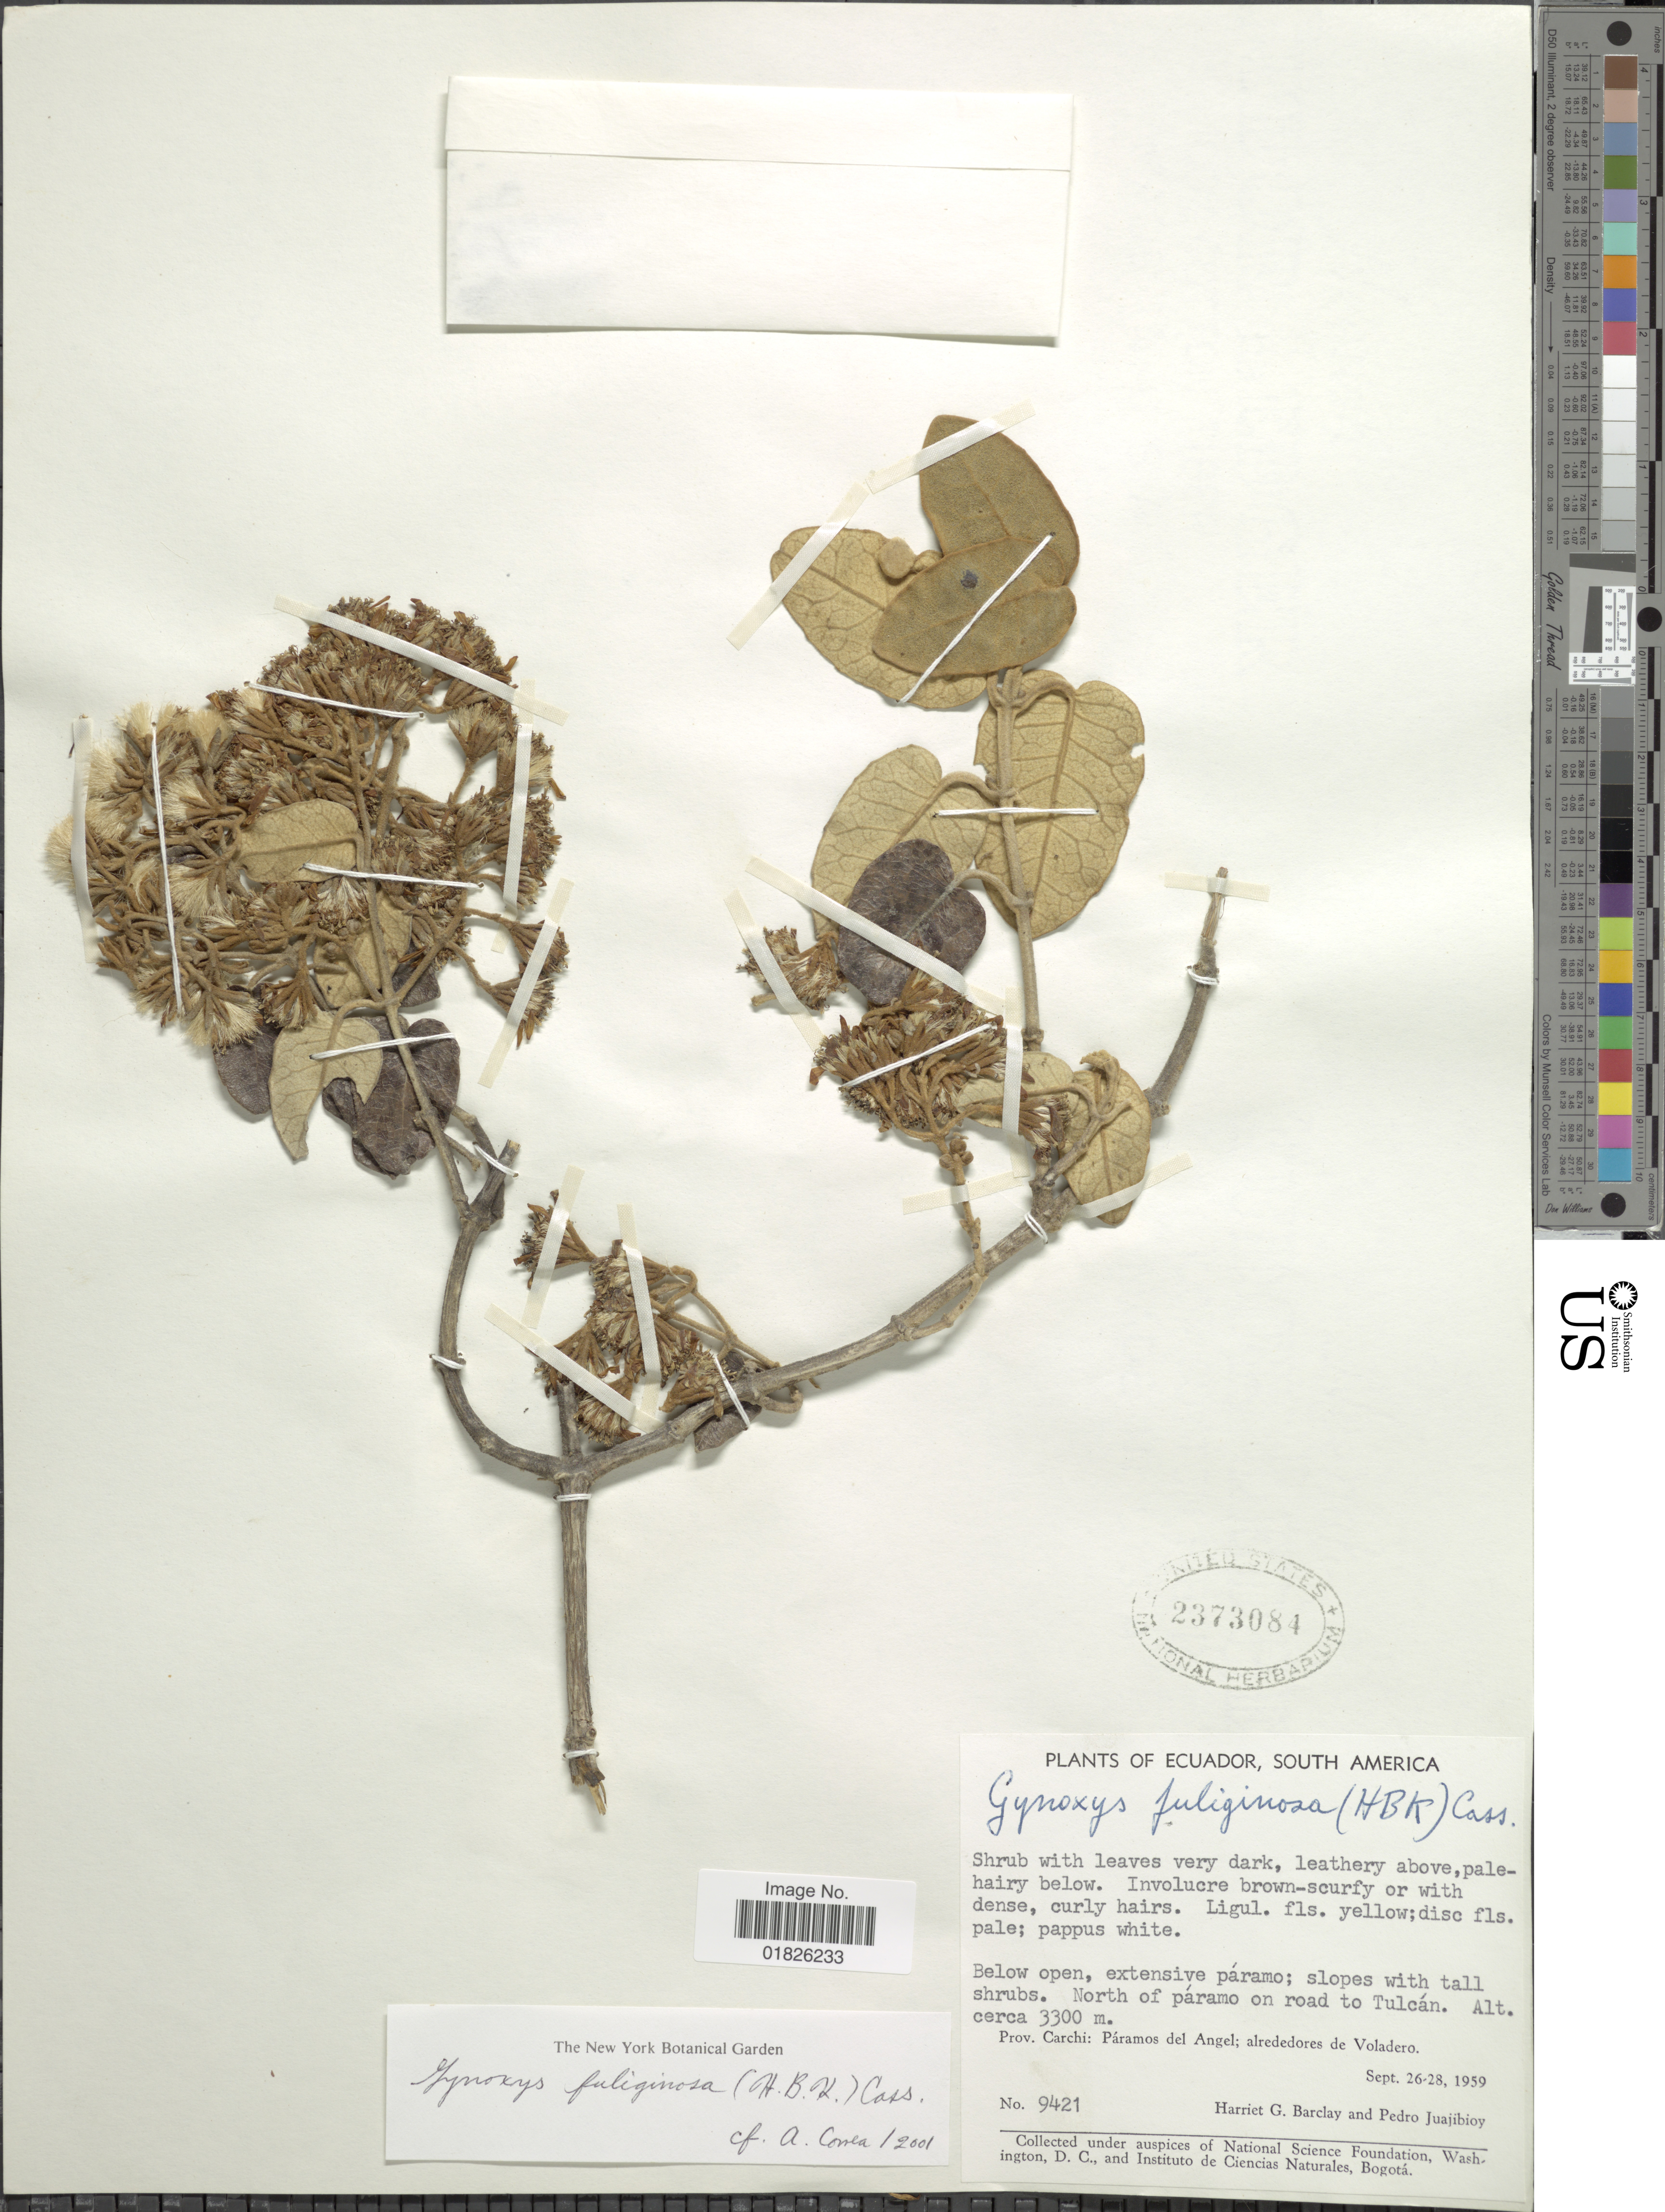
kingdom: Plantae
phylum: Tracheophyta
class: Magnoliopsida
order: Asterales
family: Asteraceae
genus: Gynoxys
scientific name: Gynoxys fuliginosa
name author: Cass.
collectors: H. G. Barclay & P. Juajibioy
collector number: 9421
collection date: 1959-09-26/1959-09-28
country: Ecuador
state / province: Carchi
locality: Paramos del Angel; alrededores de Voladero, below open, extensive paramo; slopes with tall shrubs, north of paramo on road to Tulcan.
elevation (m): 3300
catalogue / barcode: US 2373084